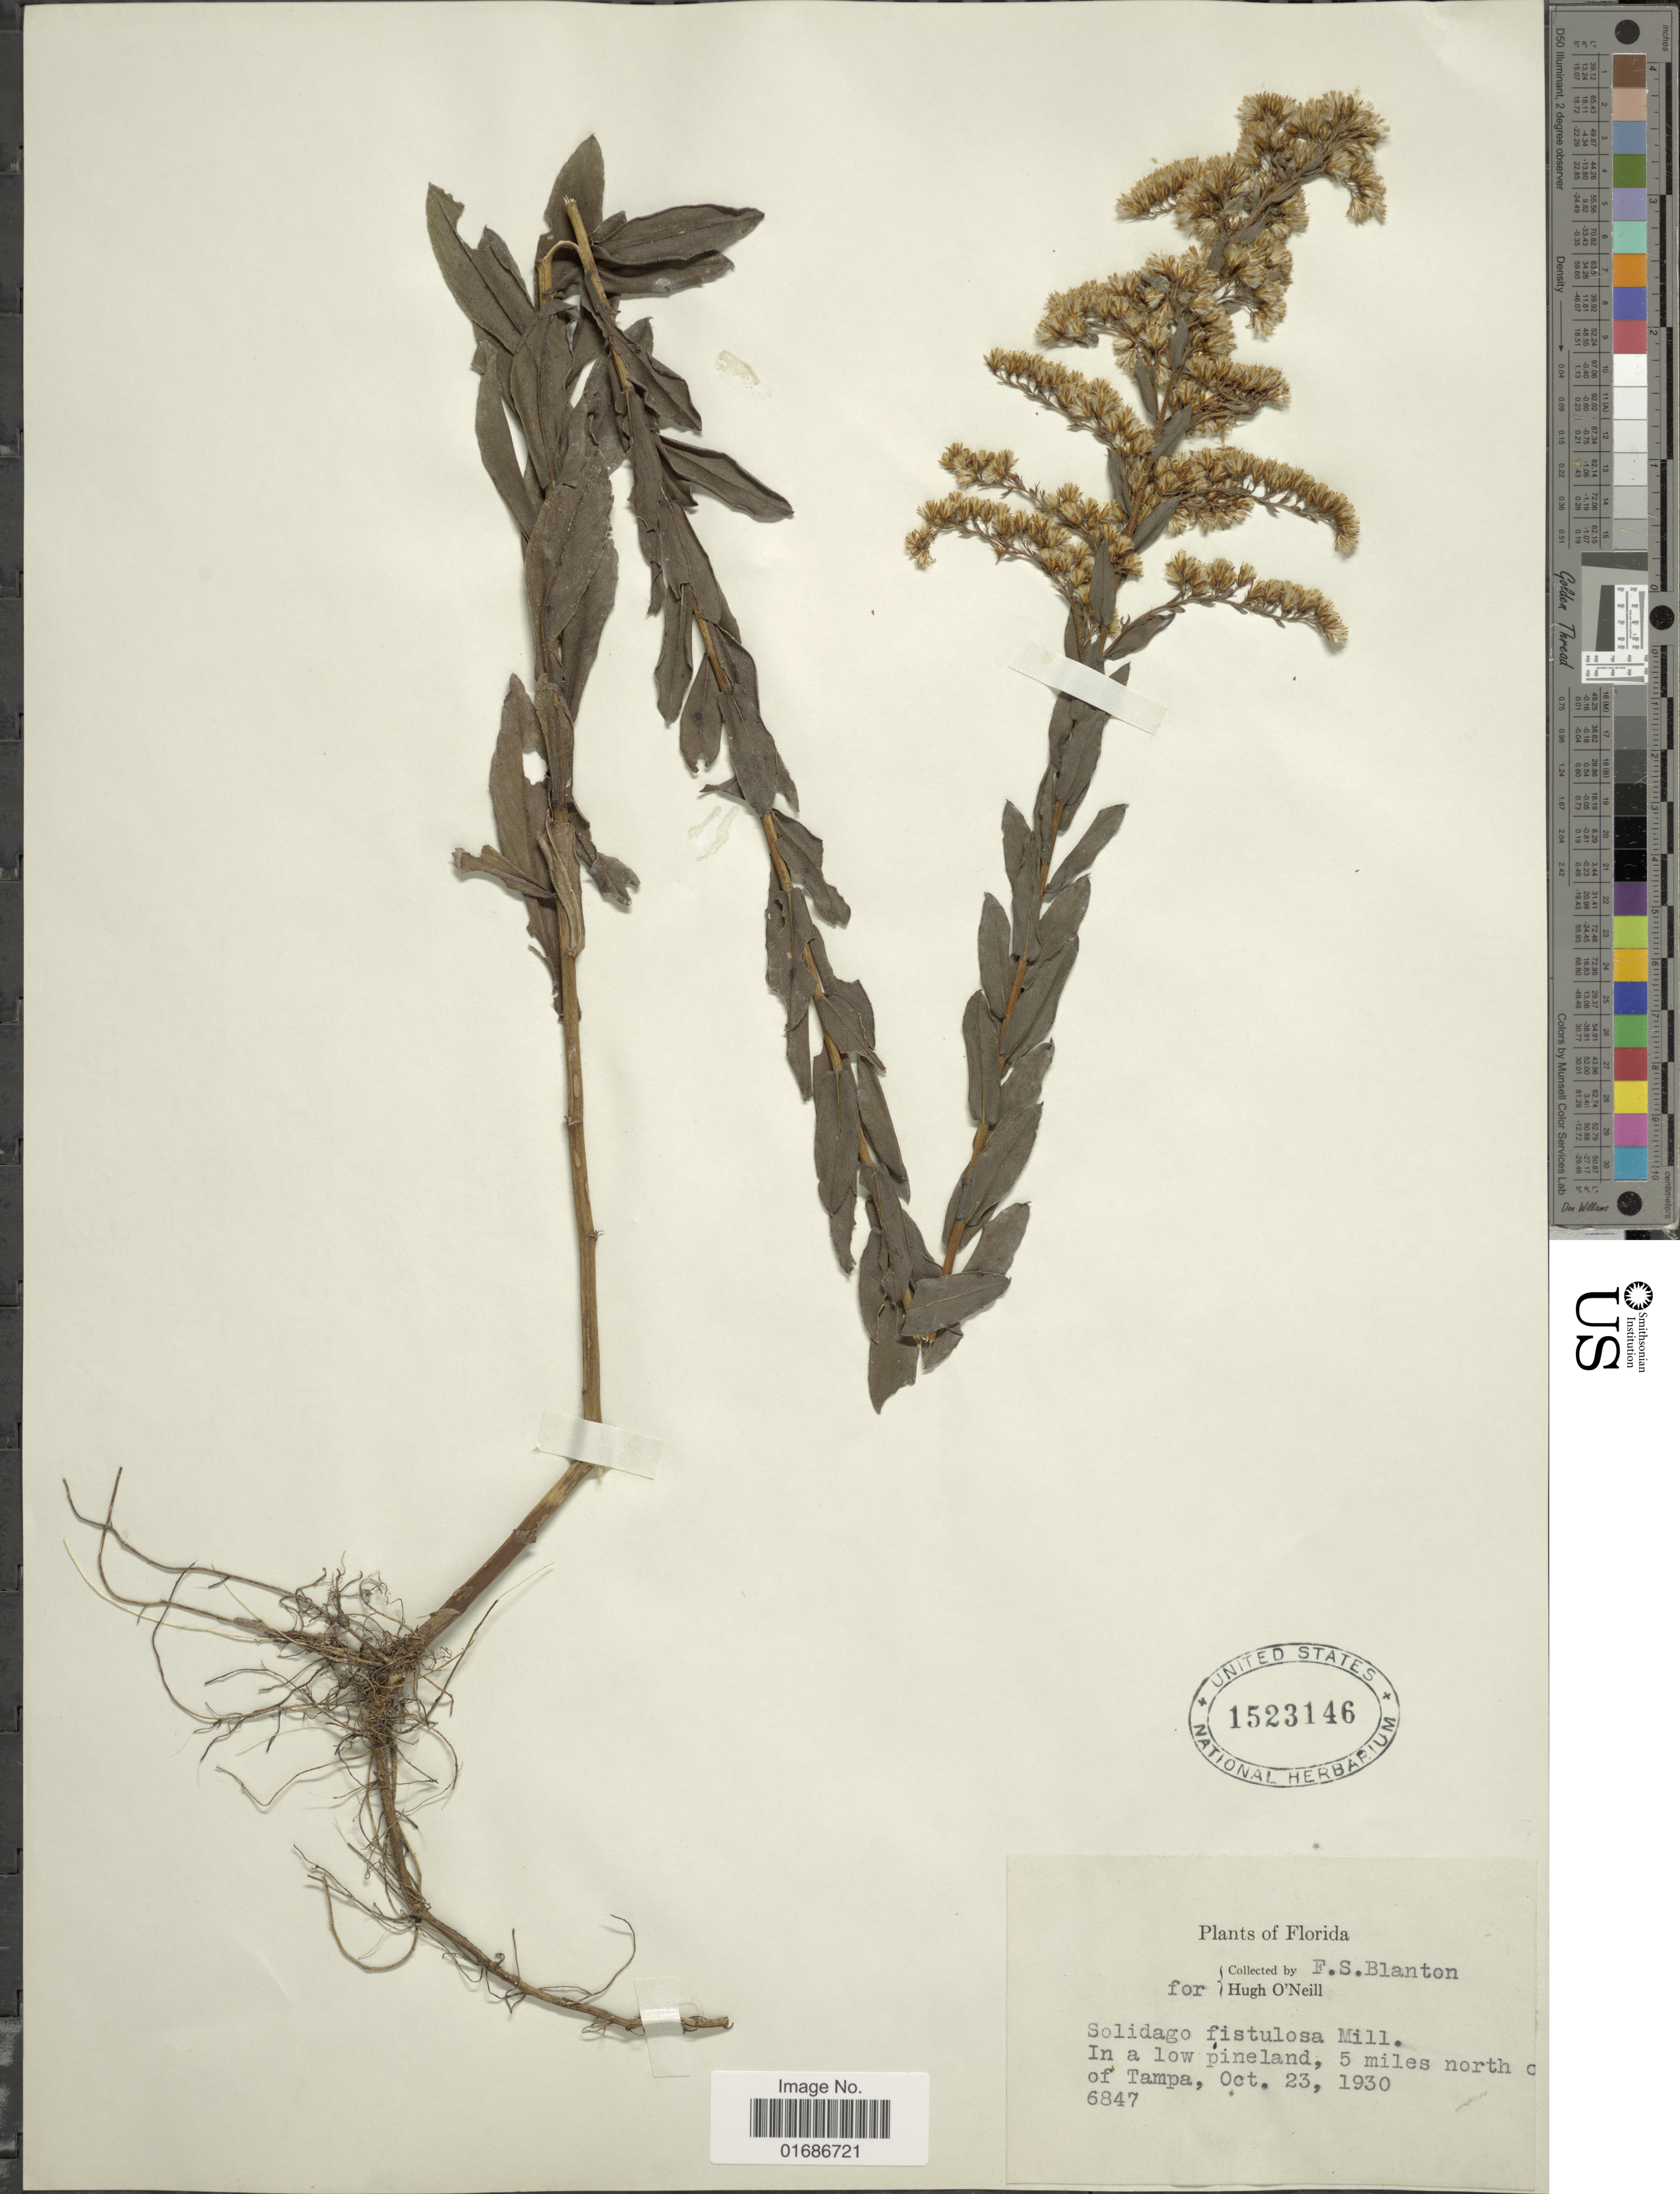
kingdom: Plantae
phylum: Tracheophyta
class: Magnoliopsida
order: Asterales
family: Asteraceae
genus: Solidago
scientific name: Solidago fistulosa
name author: Mill.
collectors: F. S. Blanton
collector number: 6847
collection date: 1930-10-23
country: United States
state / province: Florida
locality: In a low pineland, 5 miles north of Tampa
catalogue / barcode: US 1523146